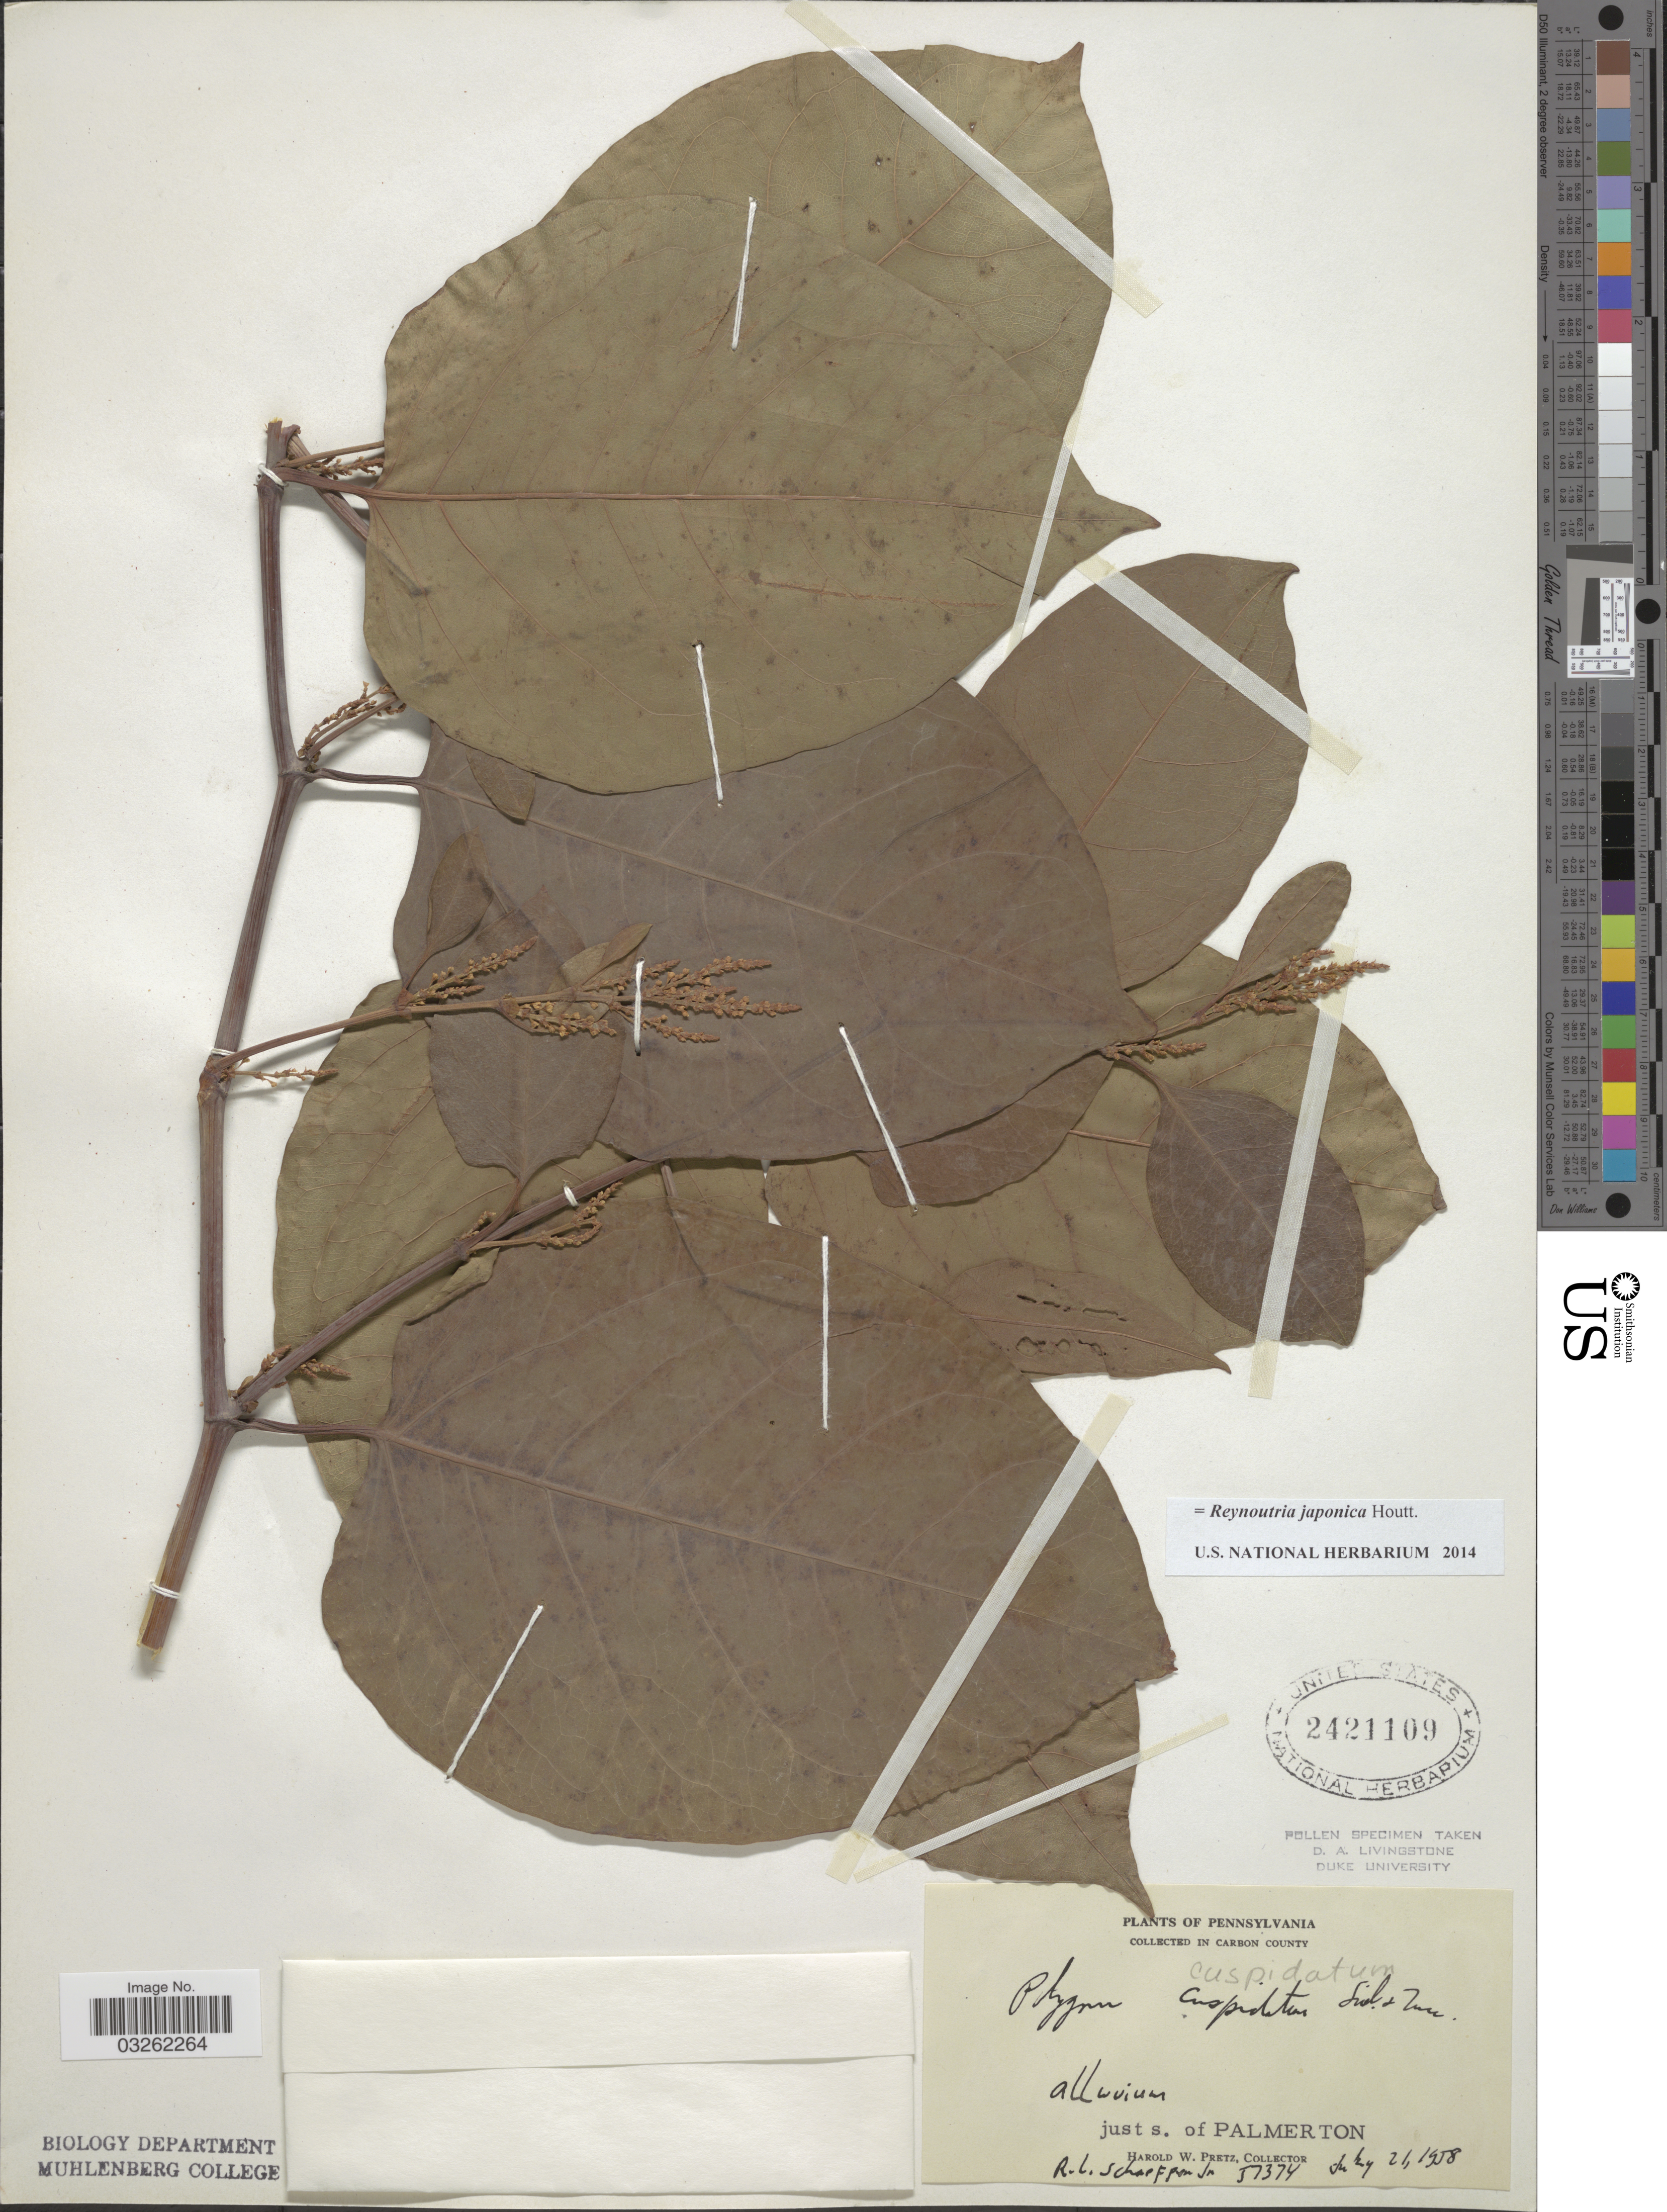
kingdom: Plantae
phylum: Tracheophyta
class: Magnoliopsida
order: Caryophyllales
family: Polygonaceae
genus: Reynoutria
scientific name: Reynoutria japonica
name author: Houtt.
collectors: H. W. Pretz & R. L. Schaeffer Jr.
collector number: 57374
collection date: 1958-07-21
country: United States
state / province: Pennsylvania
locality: In Carbon County, just s. of Palmerton.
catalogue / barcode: US 2421109